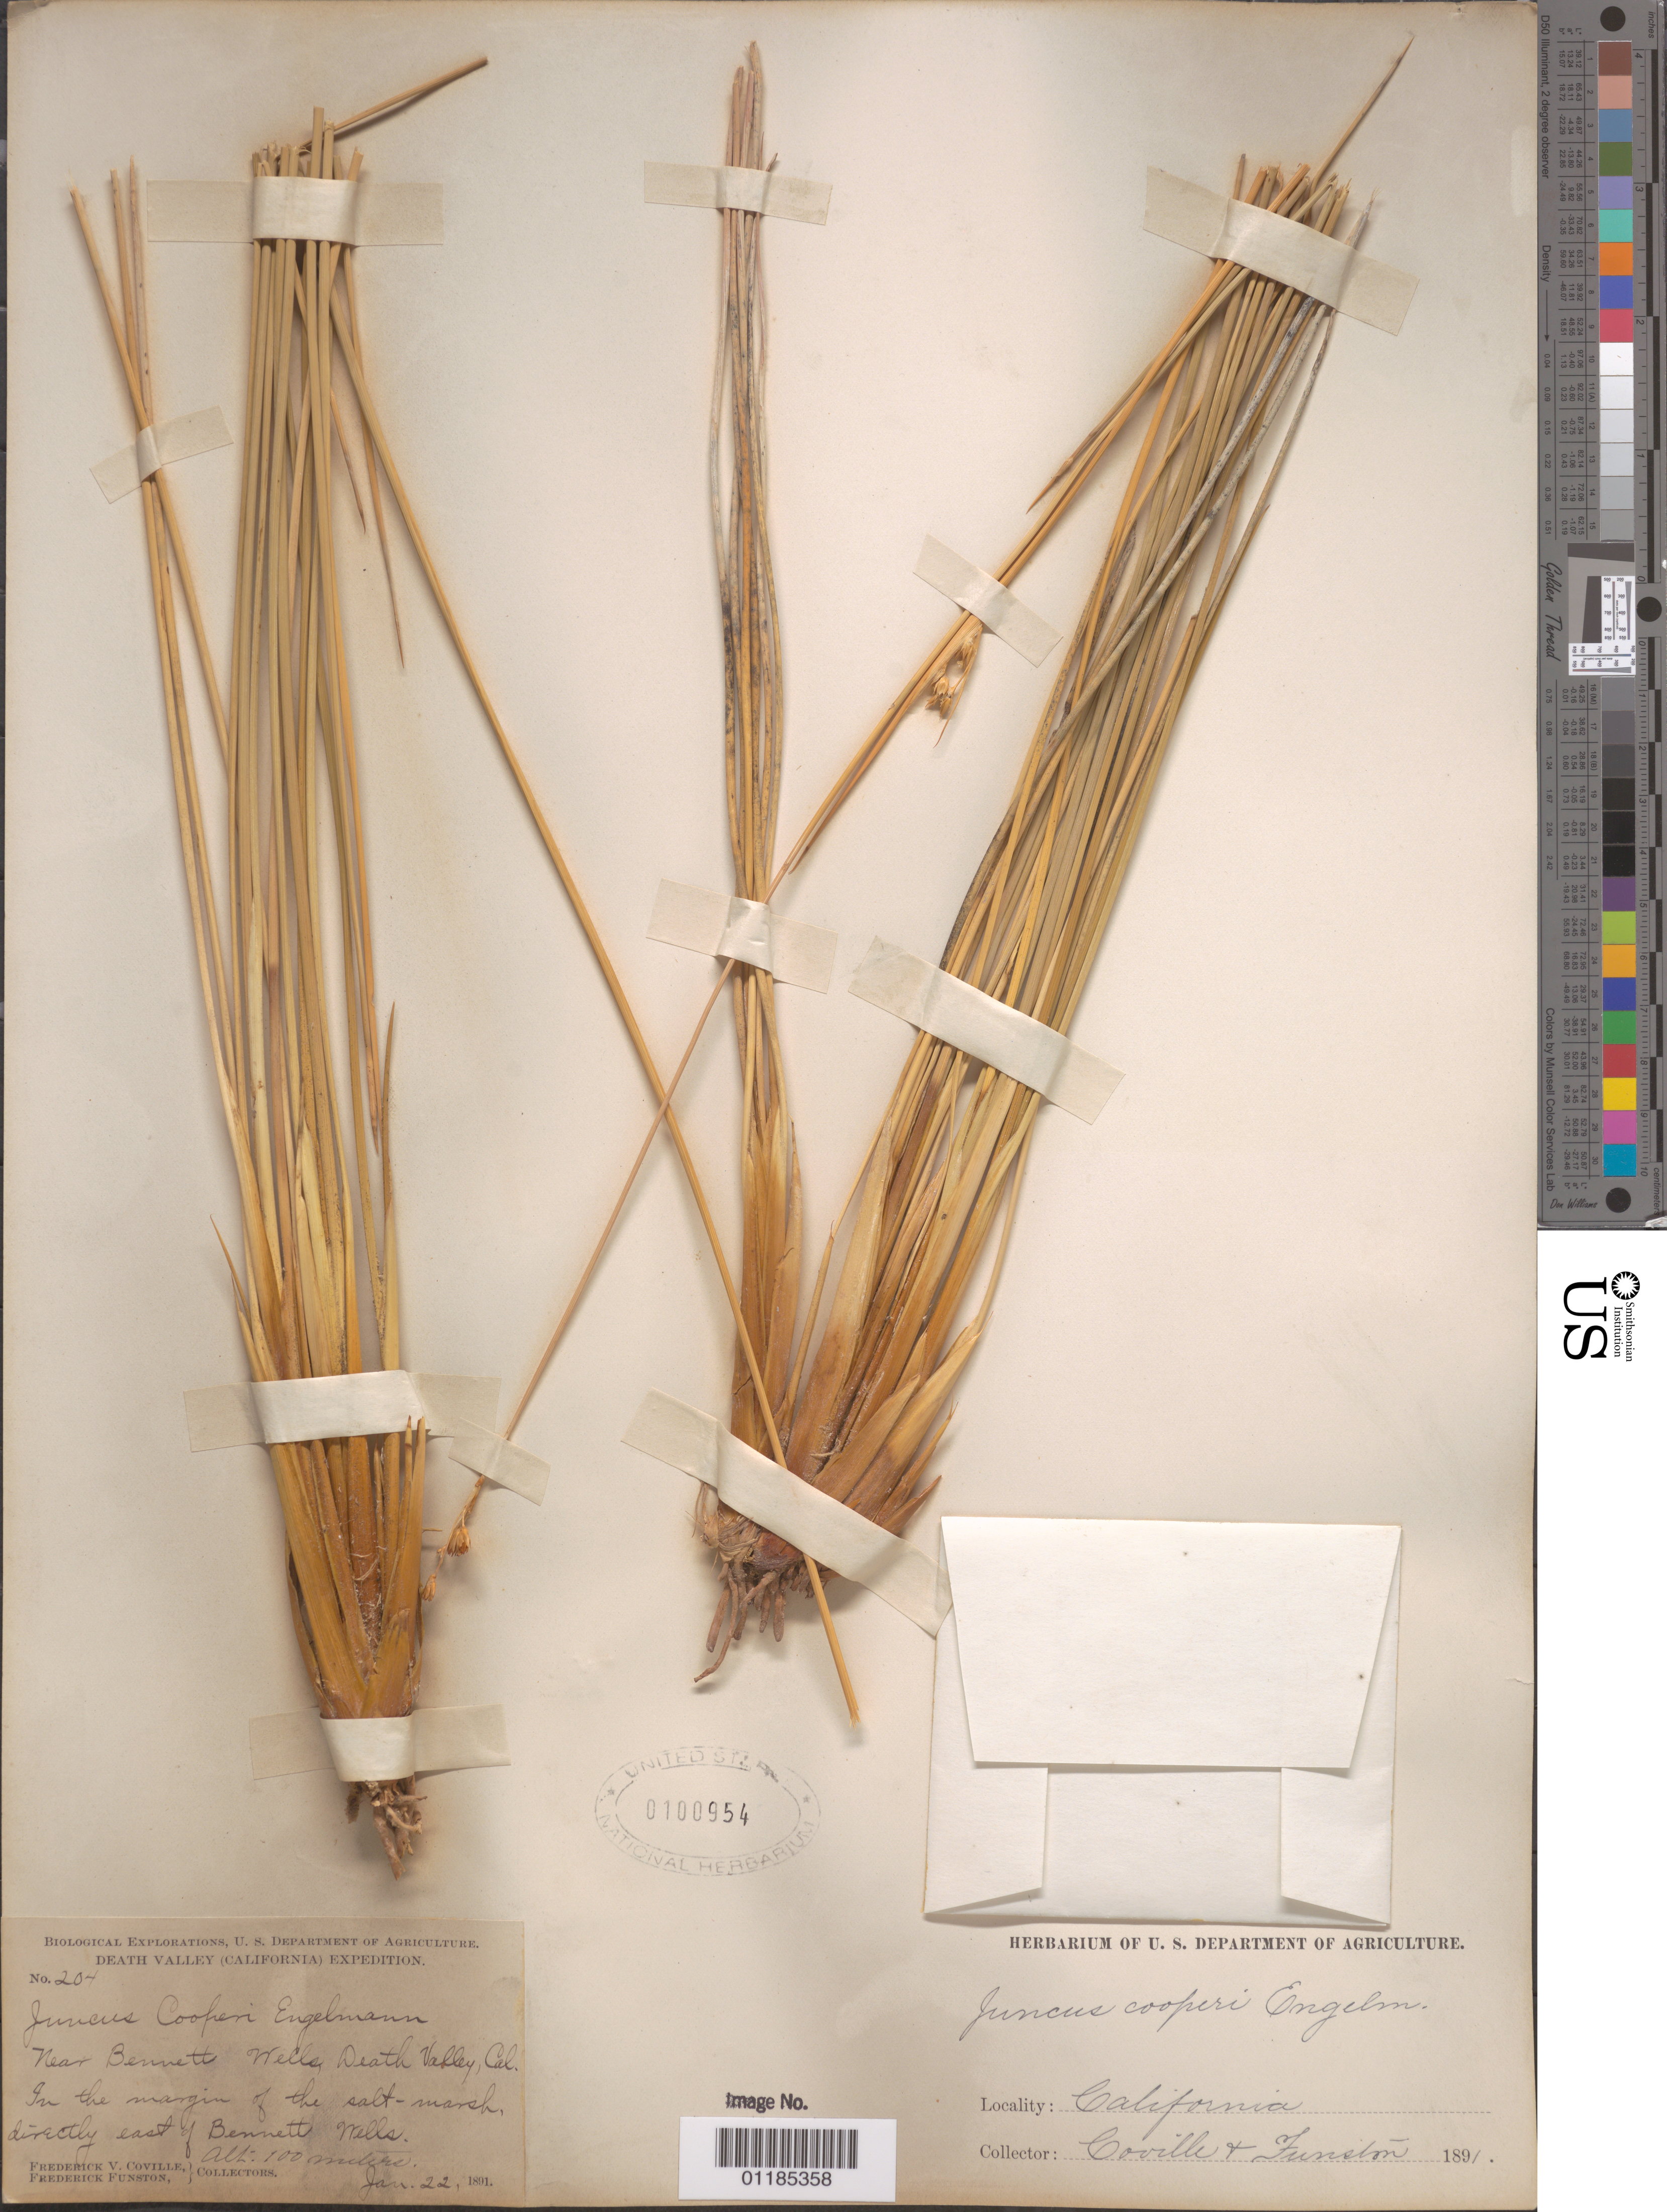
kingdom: Plantae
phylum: Tracheophyta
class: Liliopsida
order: Poales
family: Juncaceae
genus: Juncus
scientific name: Juncus cooperi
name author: Engelm.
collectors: F. V. Coville & F. Funston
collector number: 204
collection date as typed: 22 Jan 1891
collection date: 1891-01-22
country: United States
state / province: California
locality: near Bennett Wells, Death Valley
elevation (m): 100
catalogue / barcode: US 100954